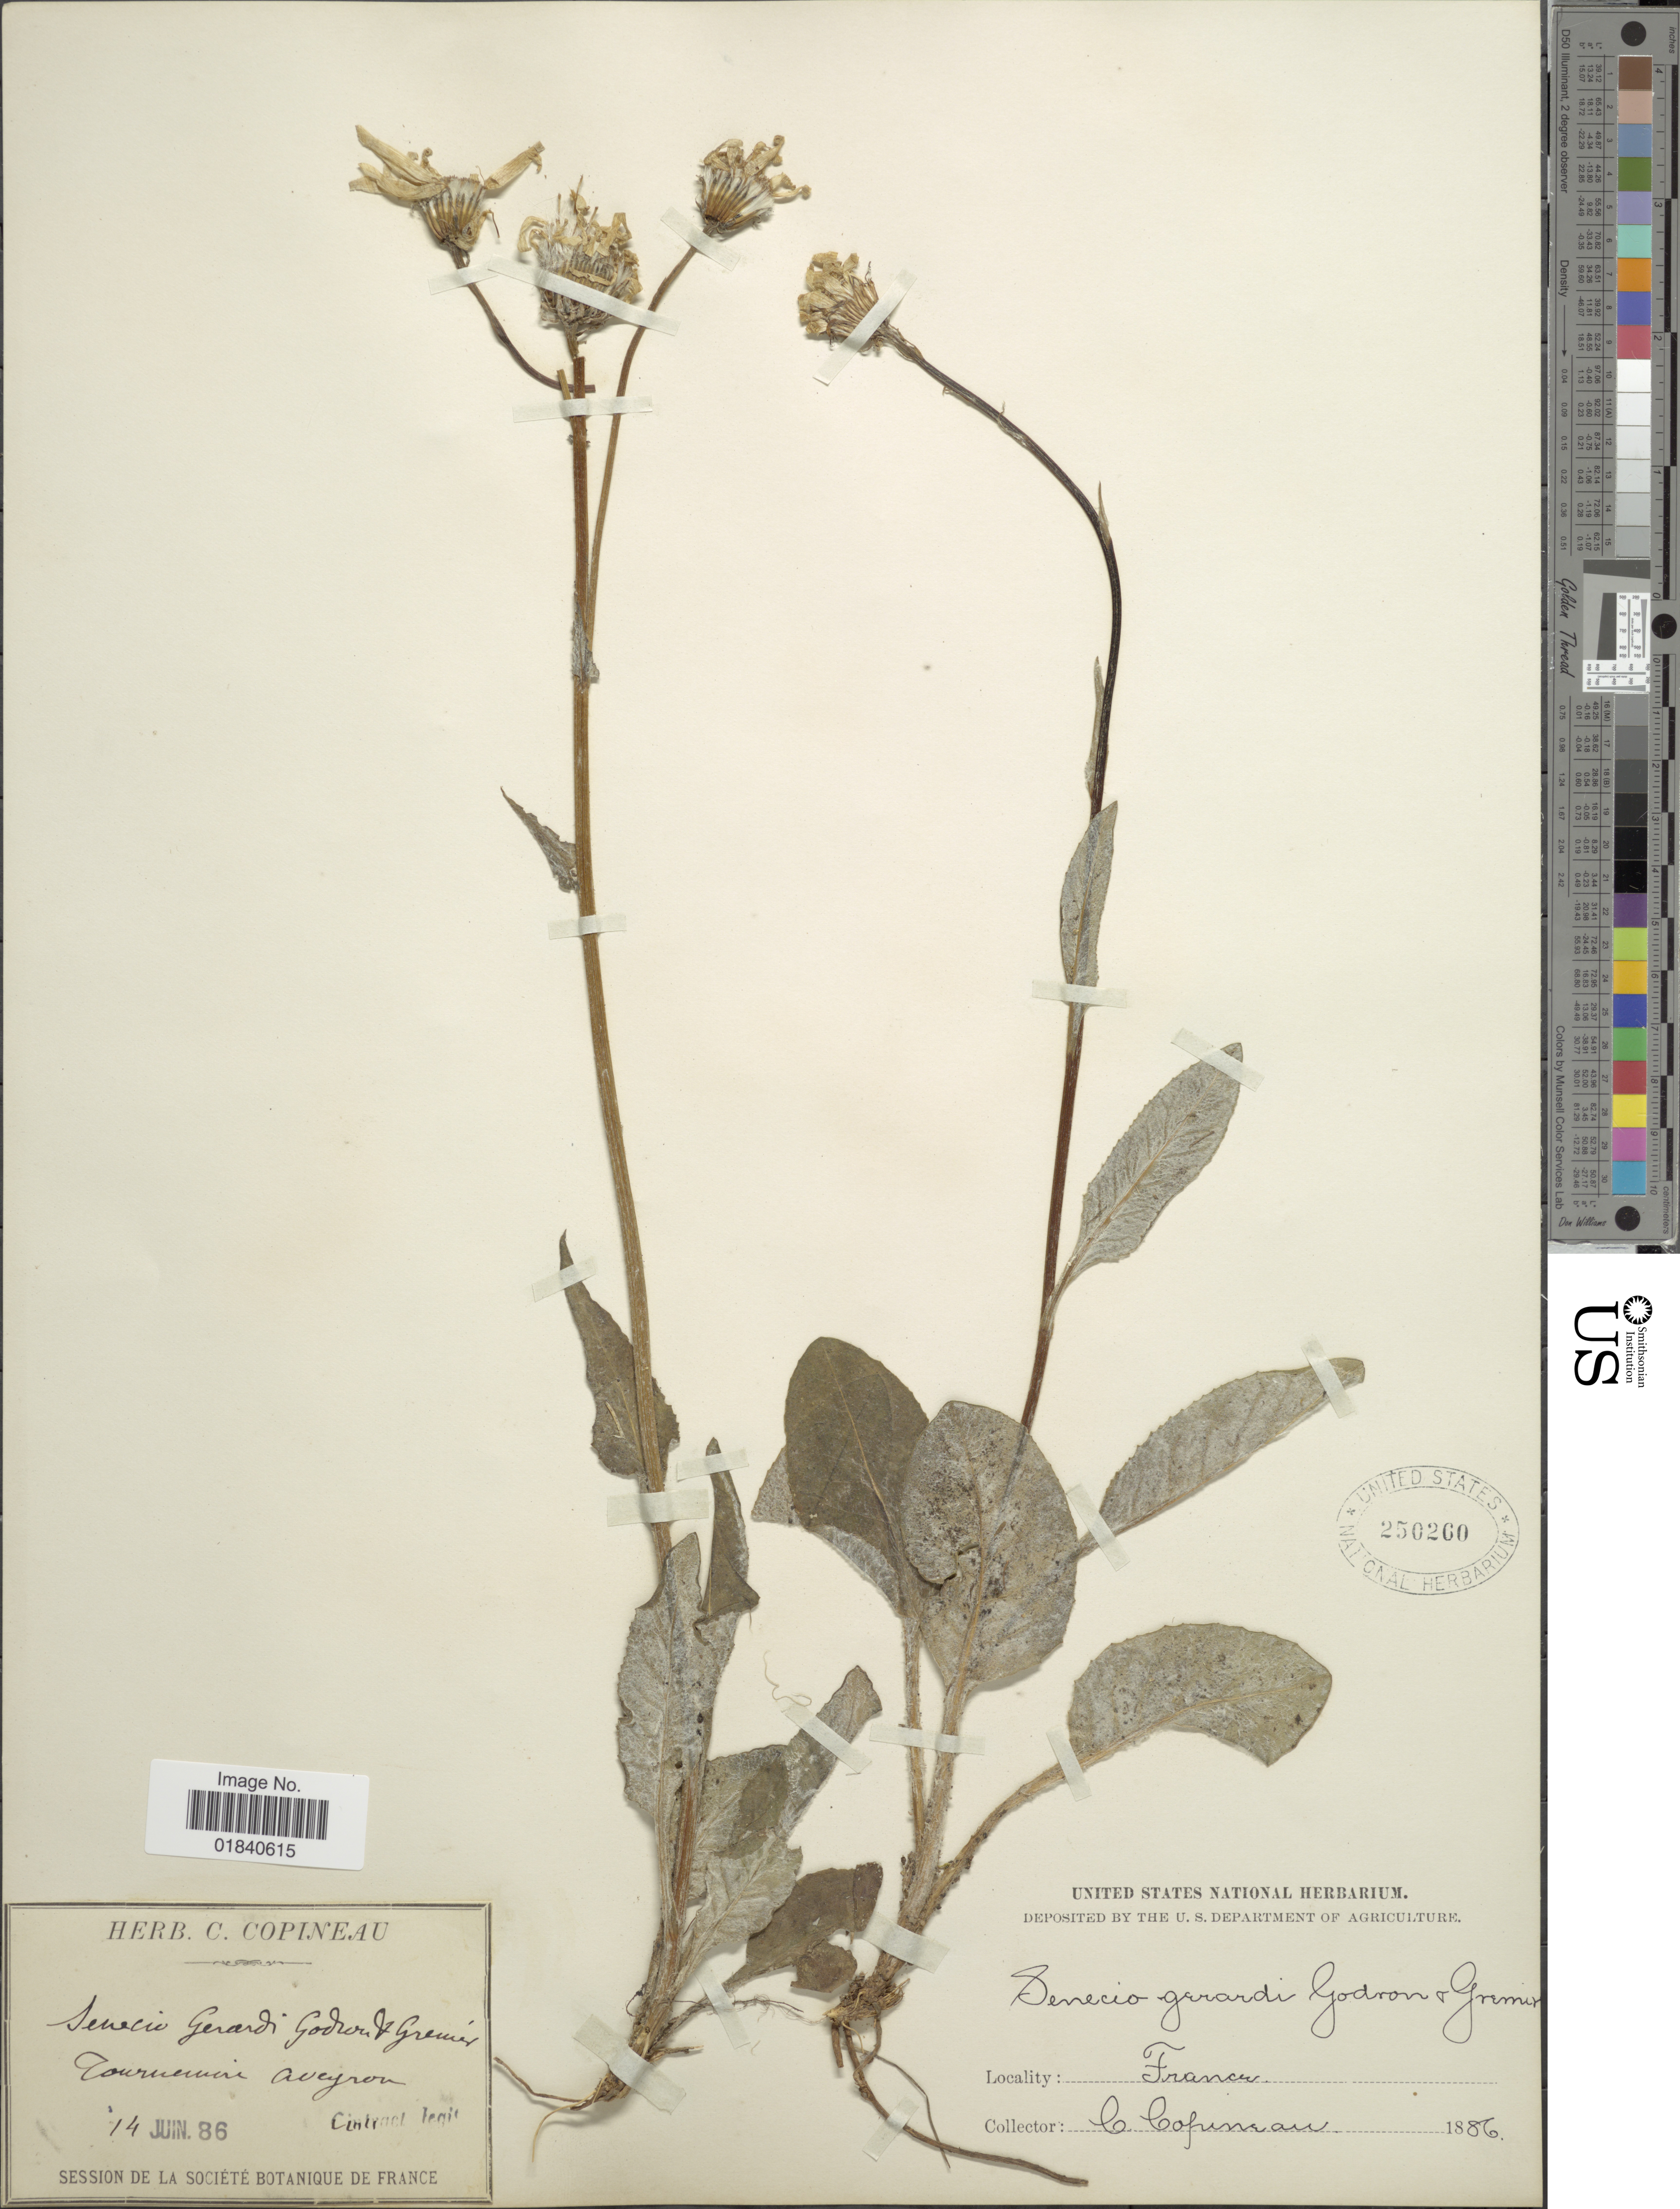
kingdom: Plantae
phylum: Tracheophyta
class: Magnoliopsida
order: Asterales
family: Asteraceae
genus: Senecio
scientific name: Senecio provincialis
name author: (L.) Druce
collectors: C. Copineau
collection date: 1886-06-14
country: France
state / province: Occitanie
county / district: Aveyron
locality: Tournemire, Aveyron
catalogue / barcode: US 250260